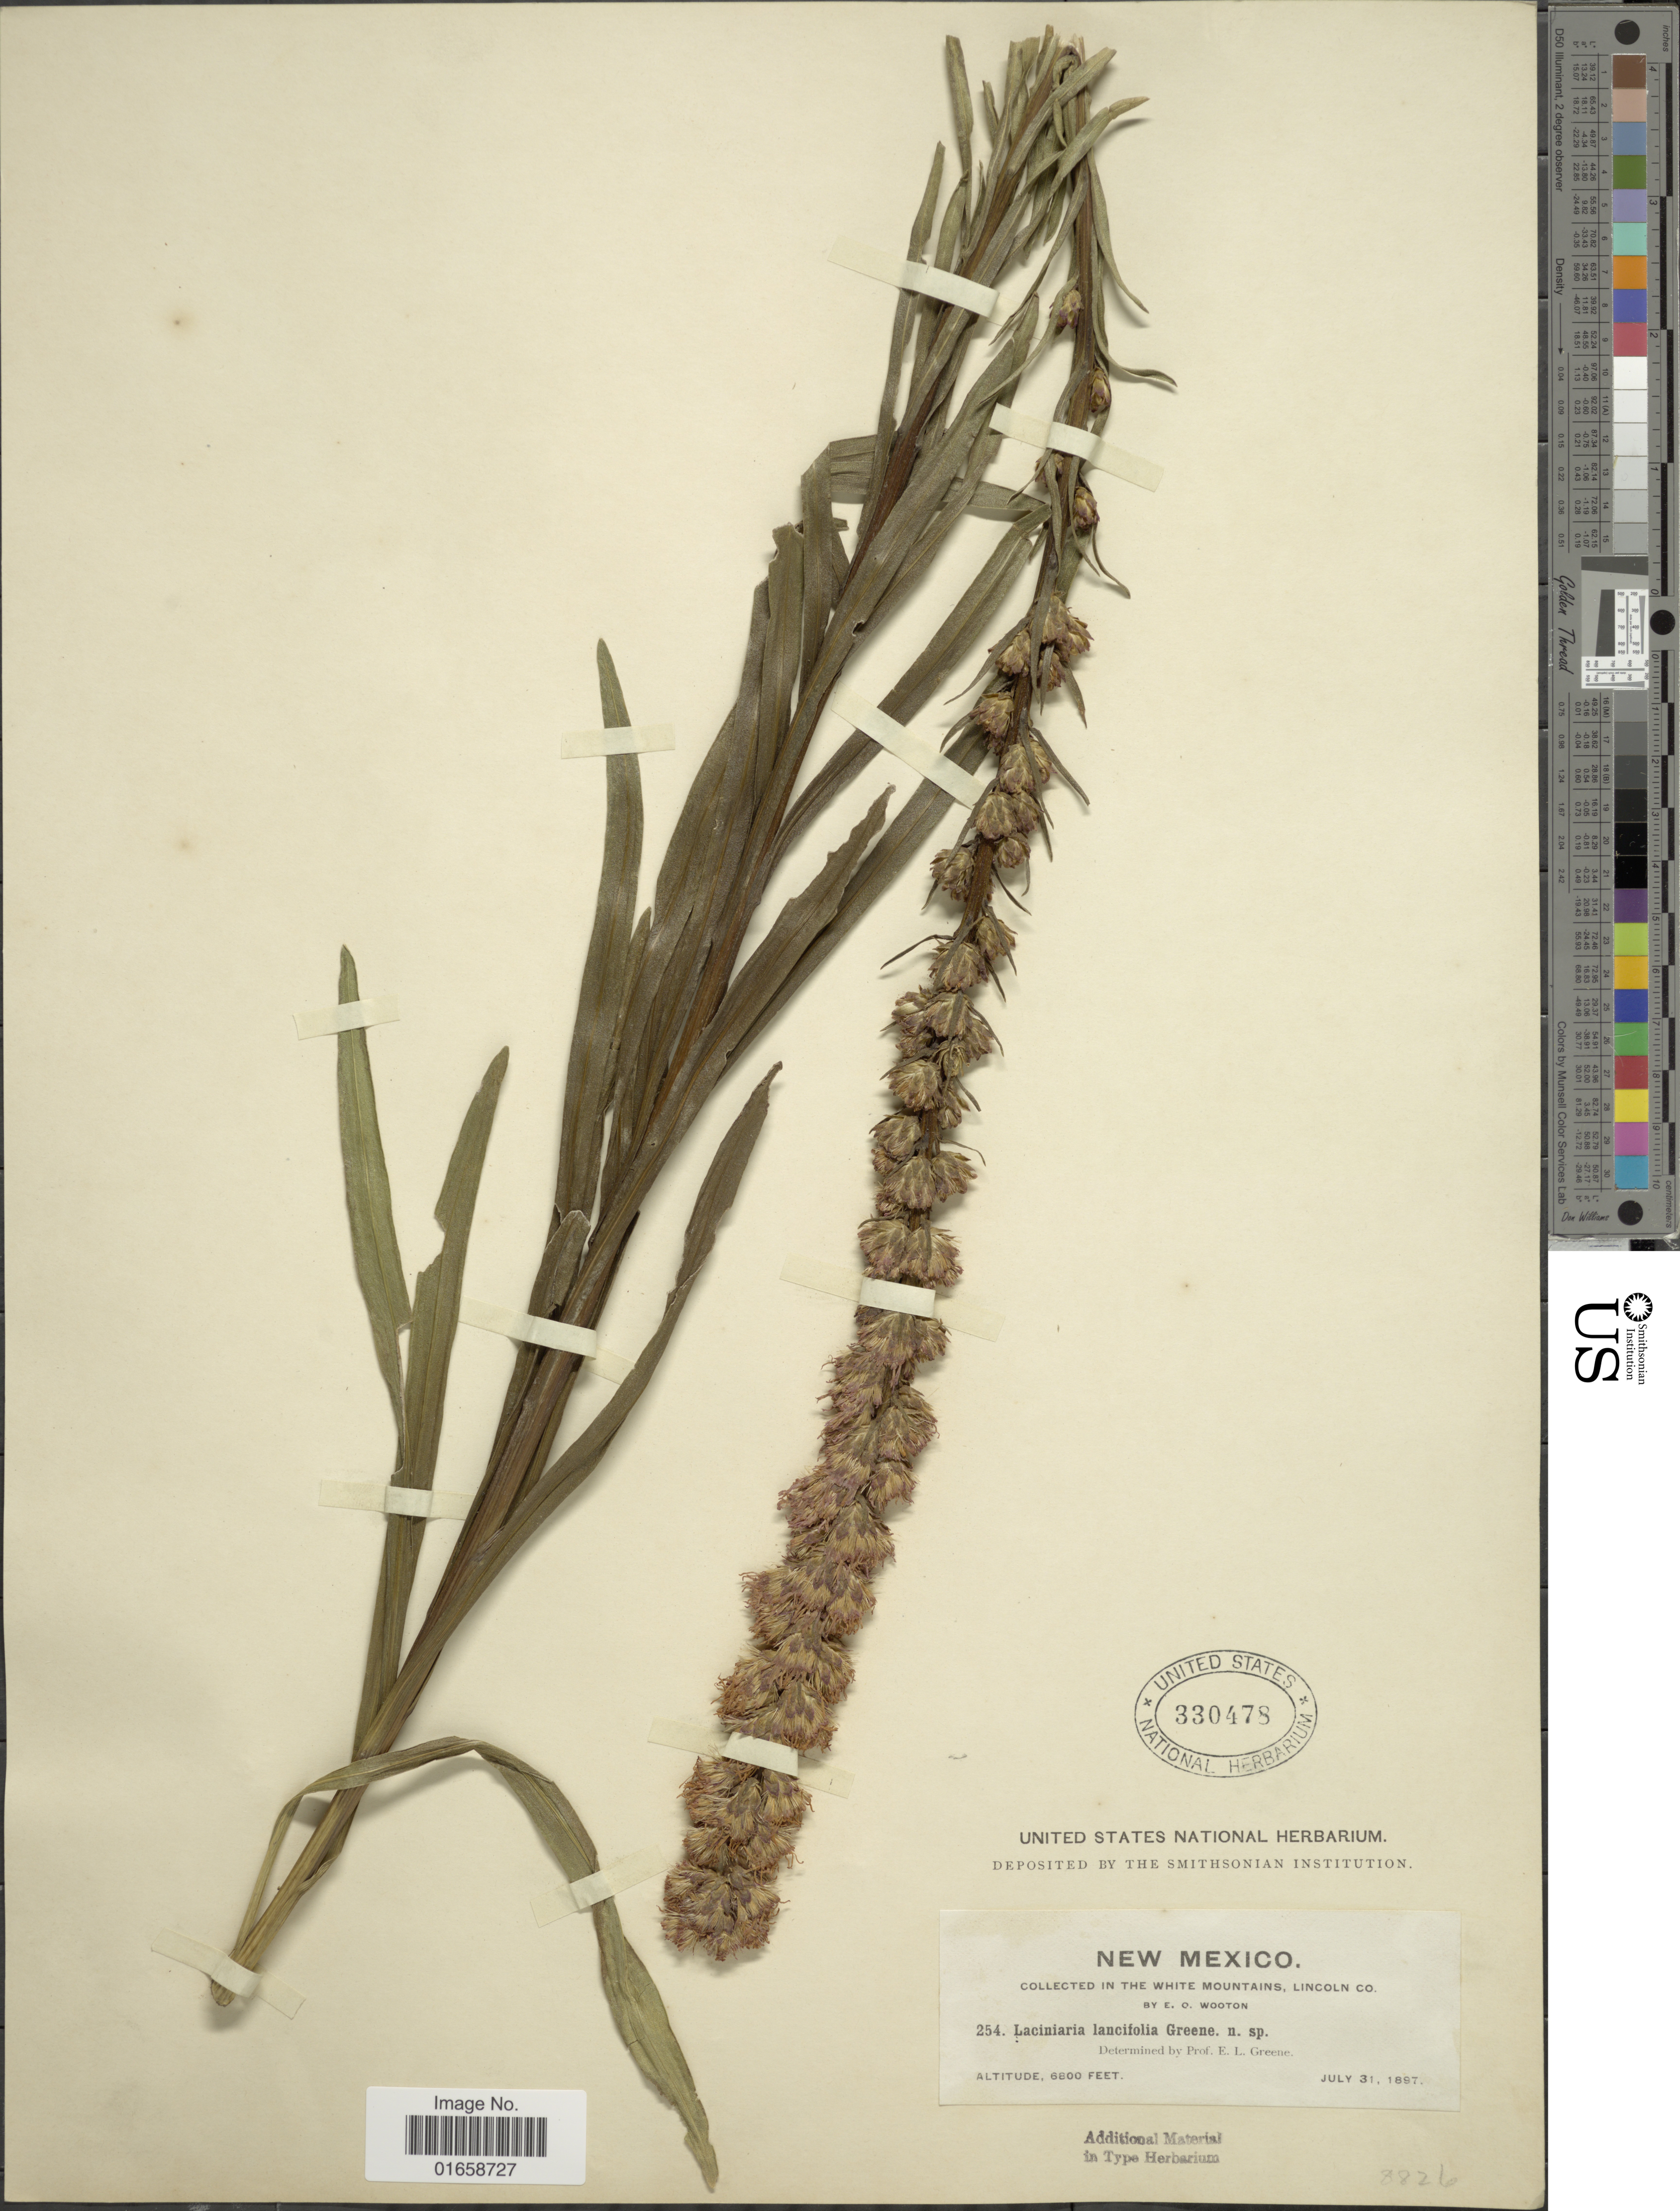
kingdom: Plantae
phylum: Tracheophyta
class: Magnoliopsida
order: Asterales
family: Asteraceae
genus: Liatris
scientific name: Liatris lancifolia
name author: (Greene) Kittell in Tidestr. & Kittell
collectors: E. O. Wooton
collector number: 254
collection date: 1897-07-31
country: United States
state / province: New Mexico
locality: In The White Mountains, Lincoln Co.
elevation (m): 2073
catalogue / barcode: US 330478